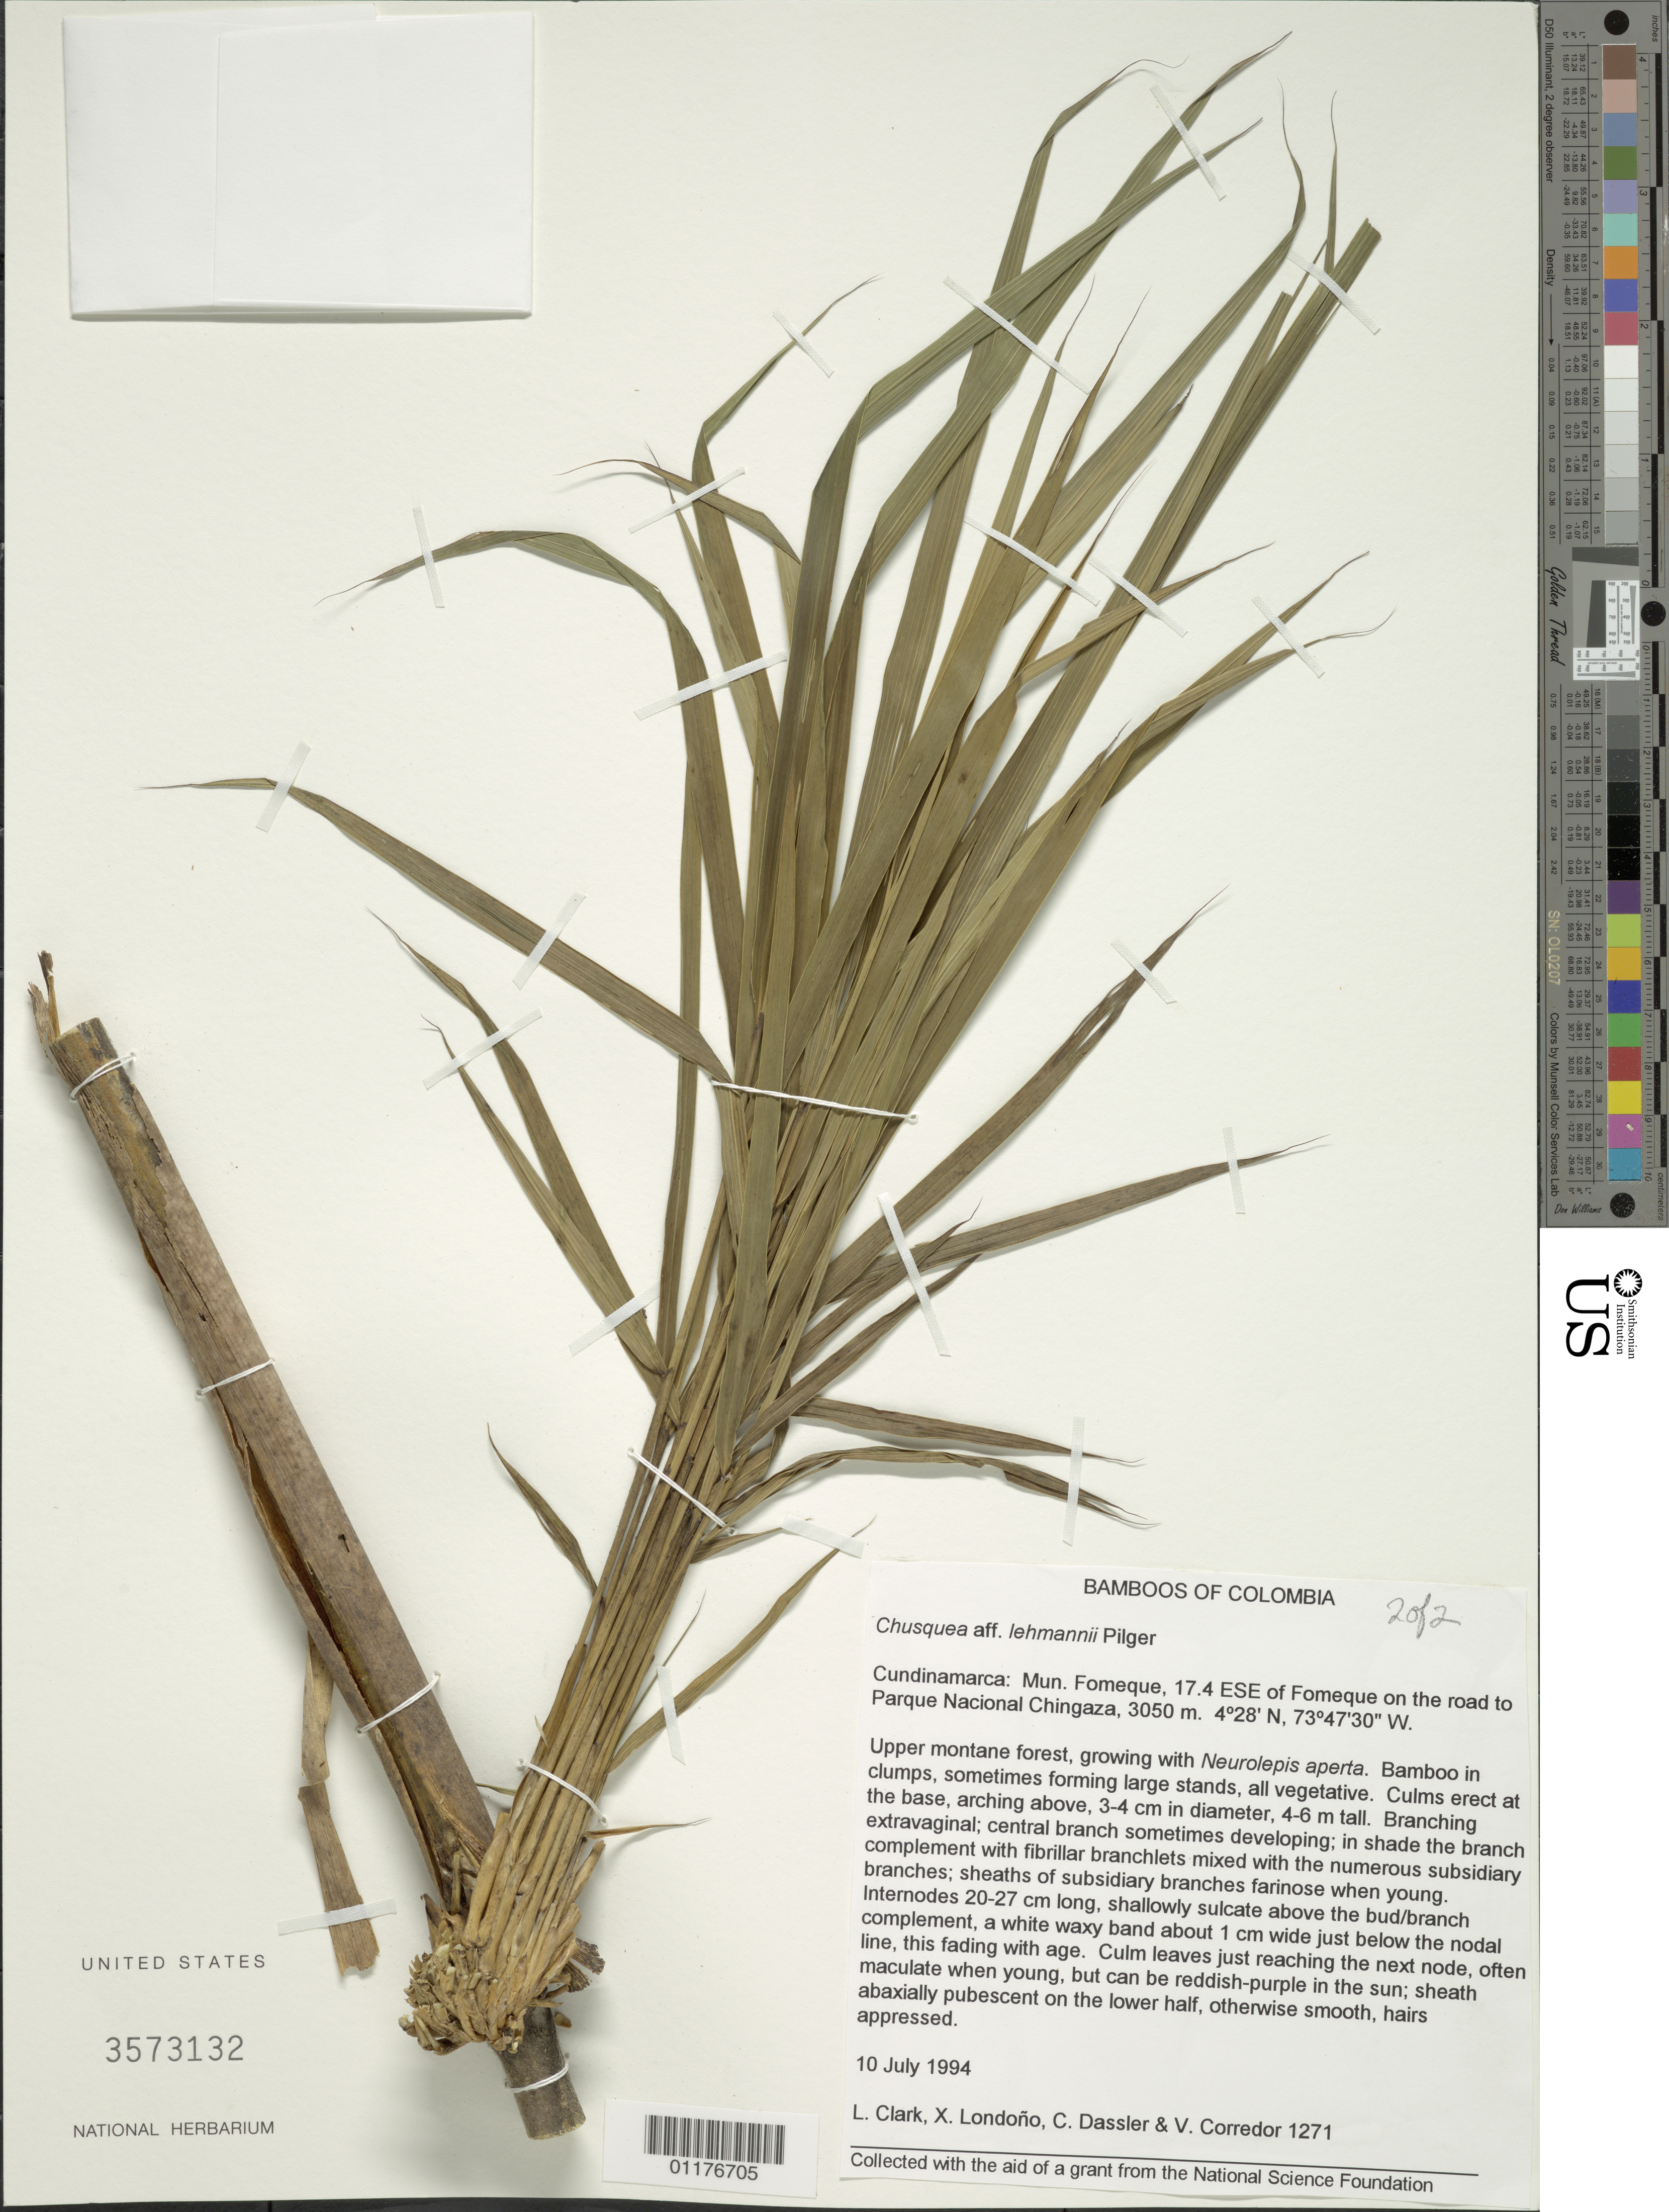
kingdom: Plantae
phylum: Tracheophyta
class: Liliopsida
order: Poales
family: Poaceae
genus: Chusquea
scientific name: Chusquea lehmannii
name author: Pilg.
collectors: L. G. Clark, X. Londoño, C. Dassler & V. Corredor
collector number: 1271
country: Colombia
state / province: Cundinamarca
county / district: Fómeque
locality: ESE of Fomeque on the road to Parque Nacional Chingaza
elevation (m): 3050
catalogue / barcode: US 3573132